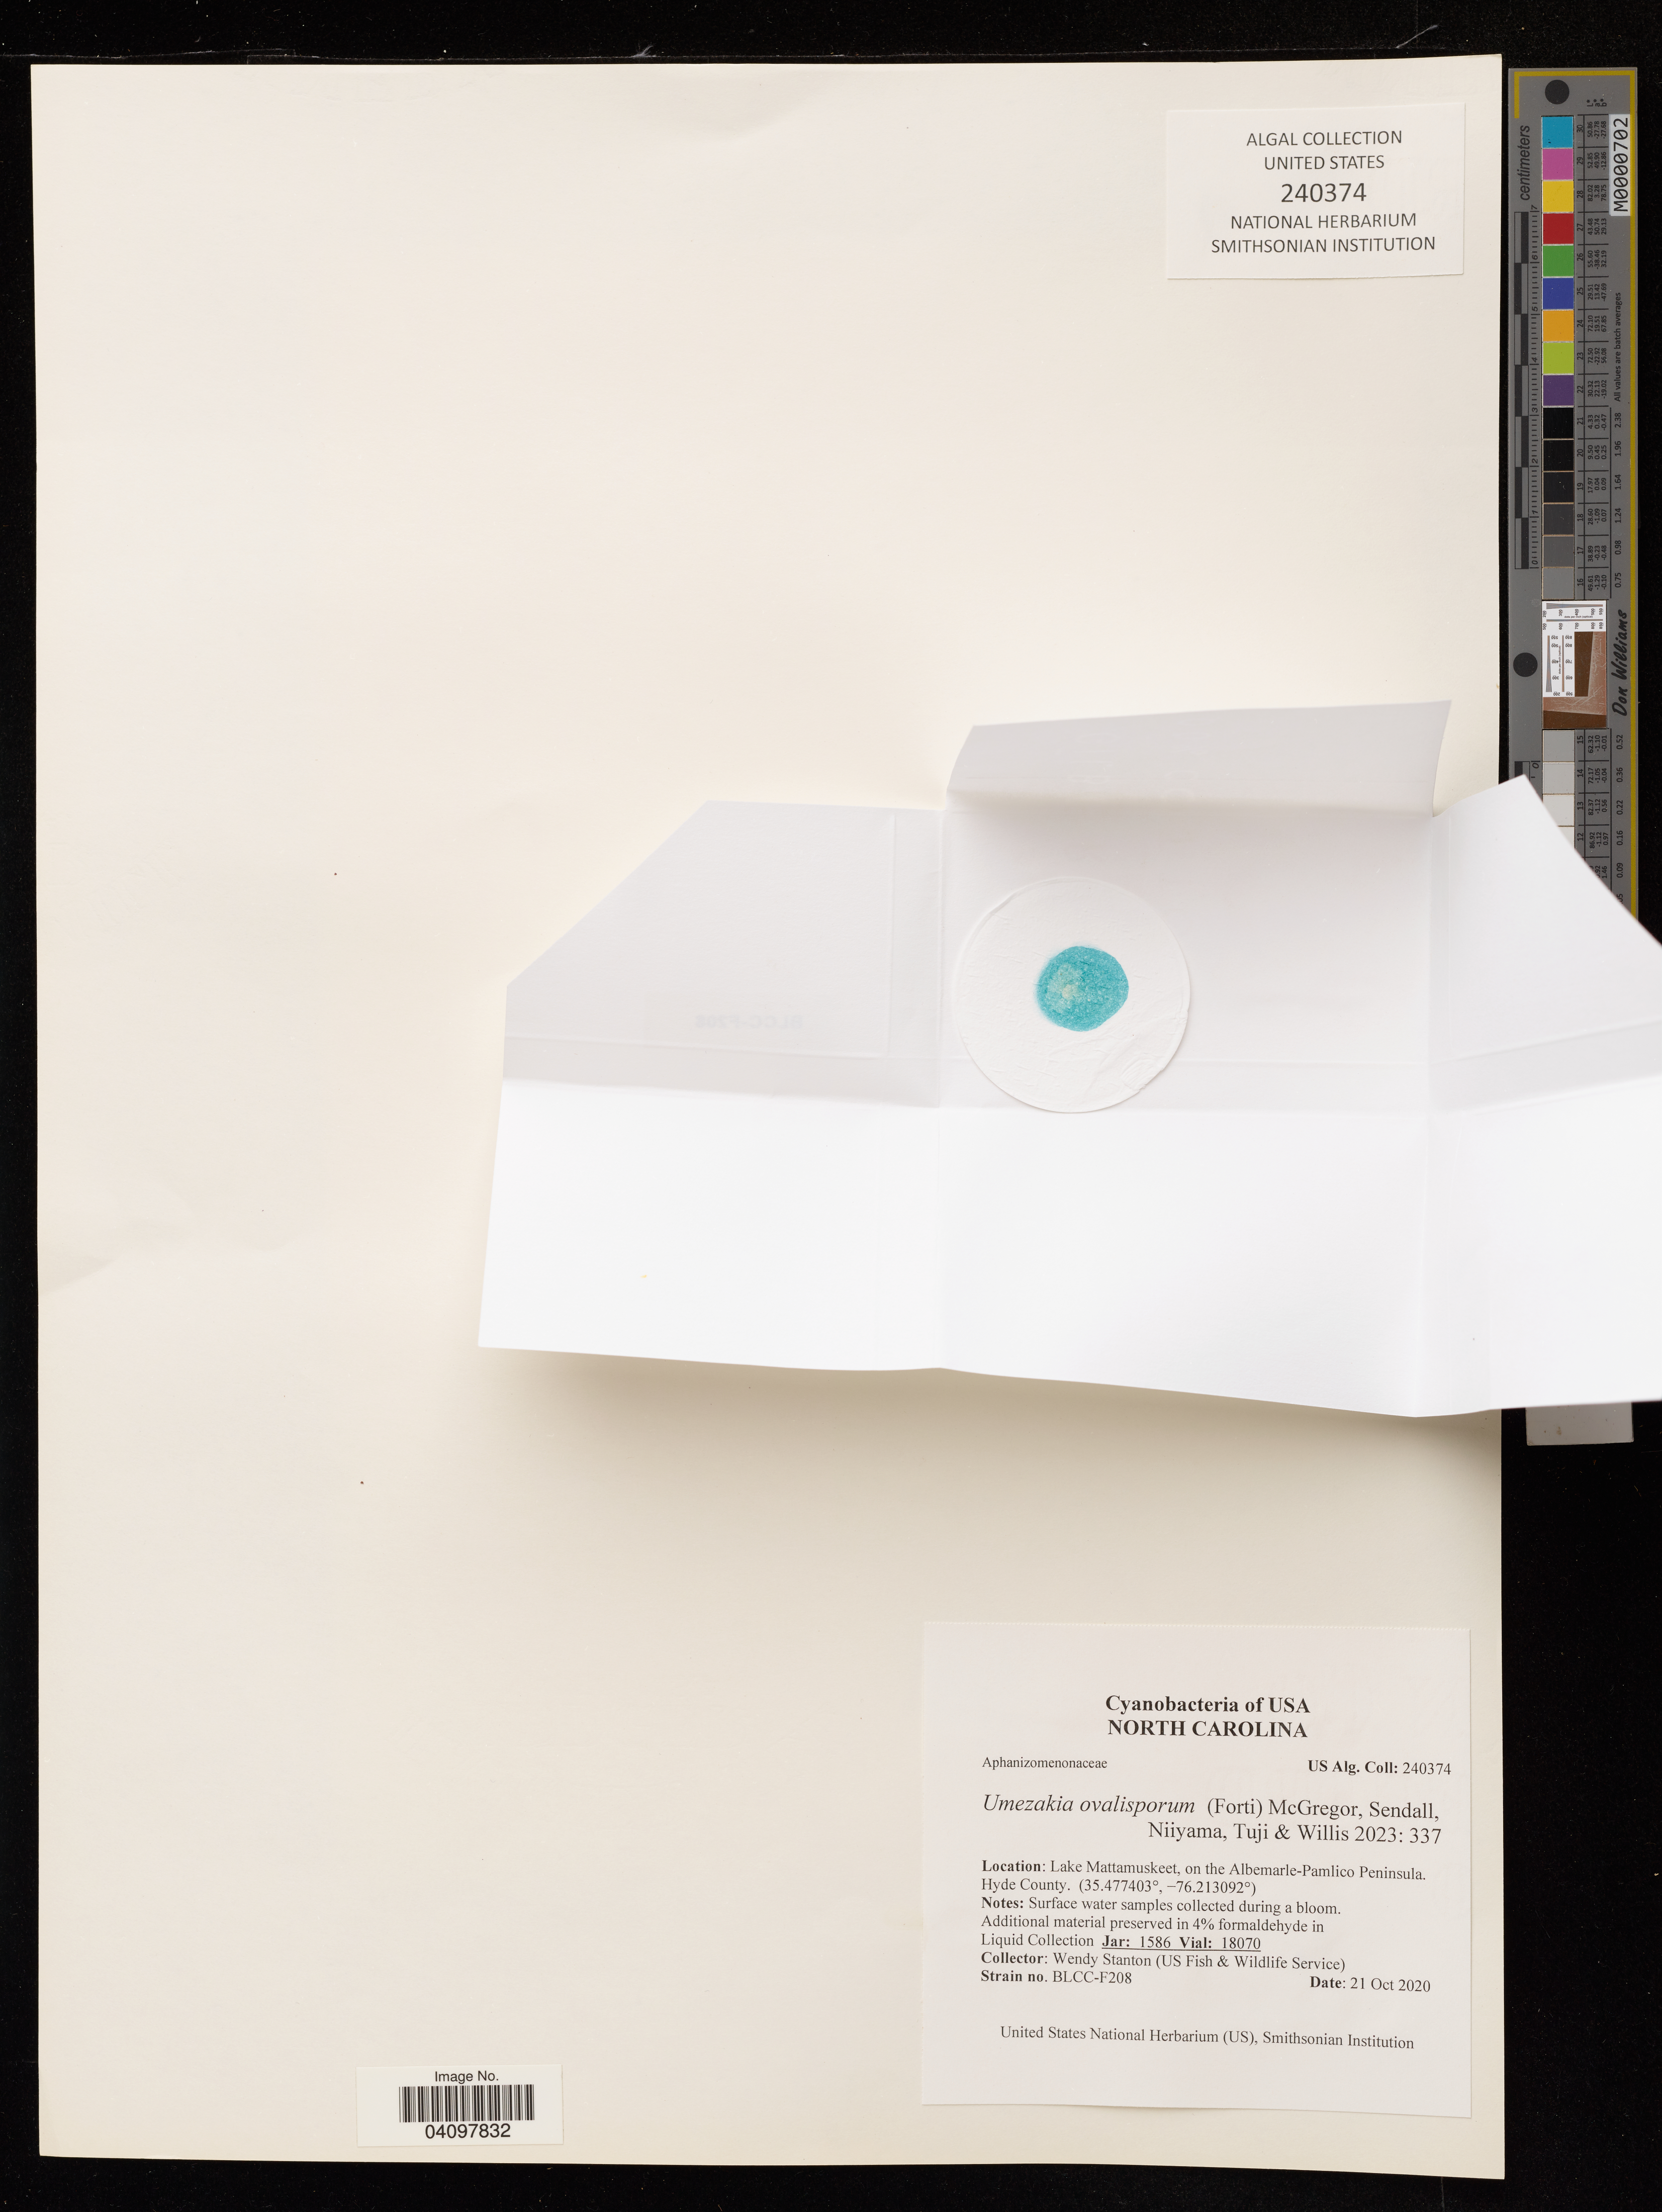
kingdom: Bacteria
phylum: Cyanobacteria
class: Cyanobacteriia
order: Cyanobacteriales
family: Nostocaceae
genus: Umezakia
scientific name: Umezakia ovalisporum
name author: (Forti) McGregor & Sendall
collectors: W. Stanton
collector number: BLCC-F208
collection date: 2020-10-21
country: United States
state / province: North Carolina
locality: Lake Mattamuskeet, on the Albemarle-Pamlico Peninsula. Hyde County.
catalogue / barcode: US 240374